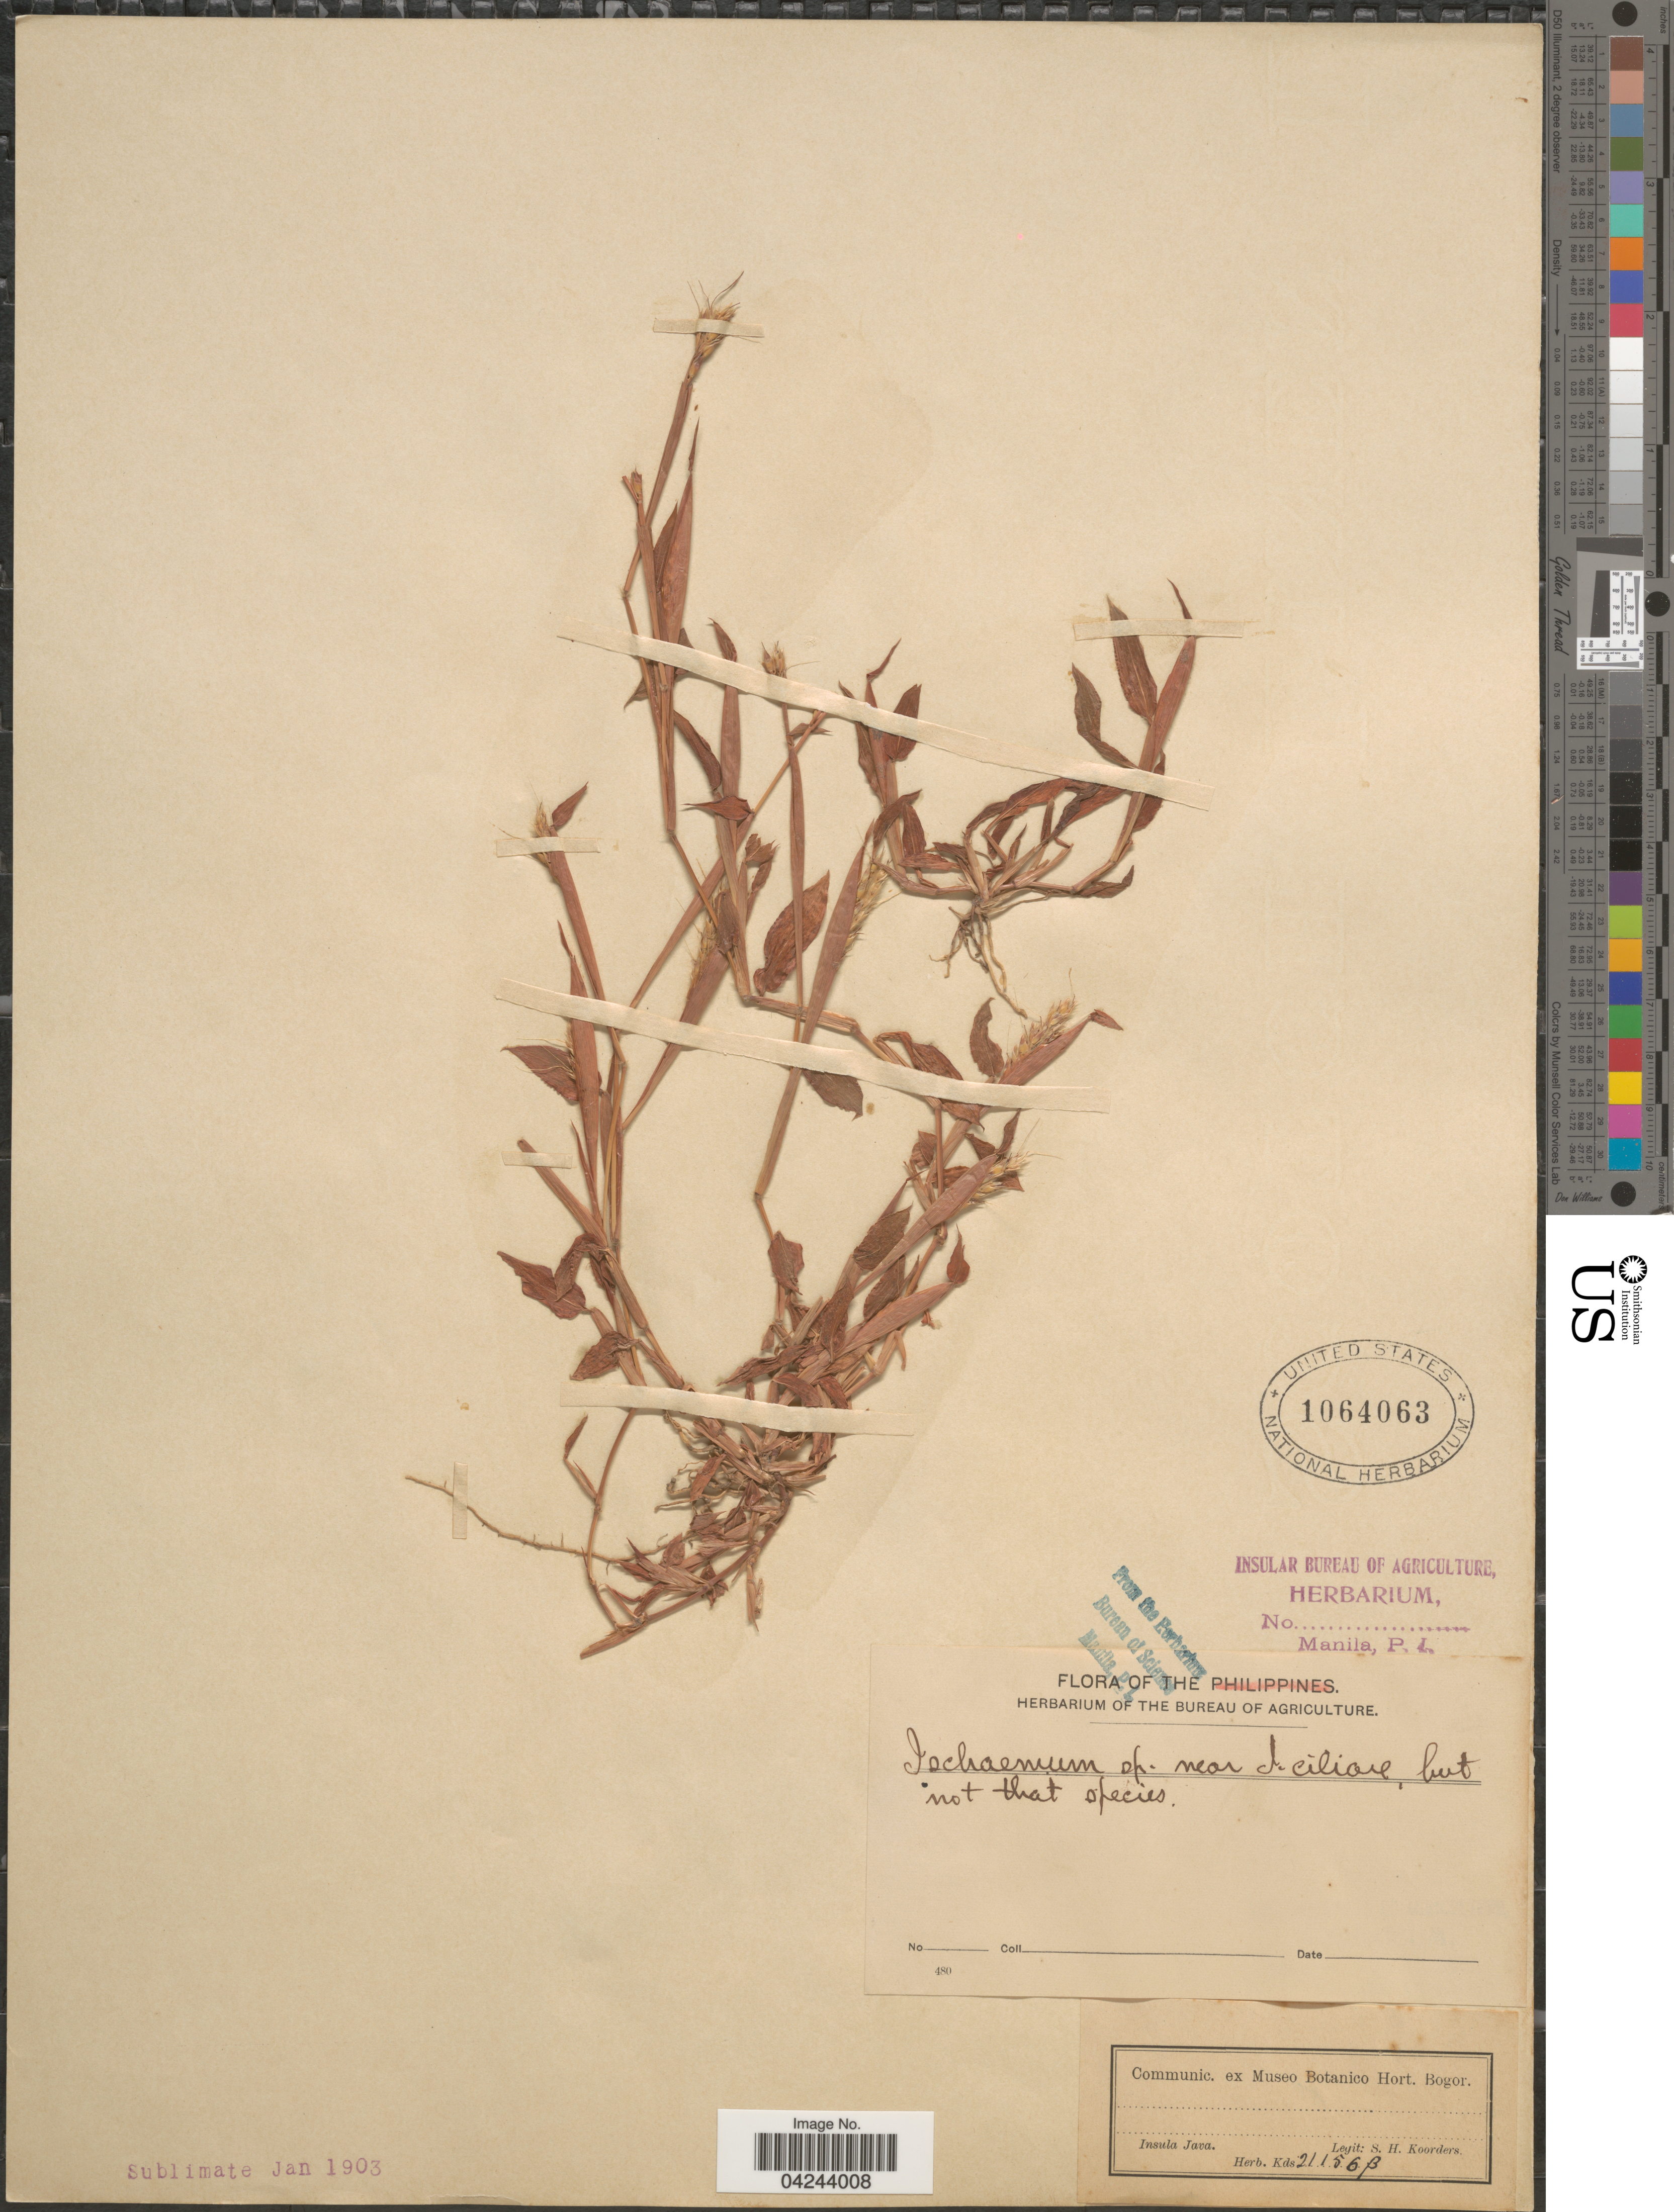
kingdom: Plantae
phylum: Tracheophyta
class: Liliopsida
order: Poales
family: Poaceae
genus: Ischaemum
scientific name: Ischaemum sp.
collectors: S. H. Koorders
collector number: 21156B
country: Indonesia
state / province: Java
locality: Insula Java.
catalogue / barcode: US 1064063